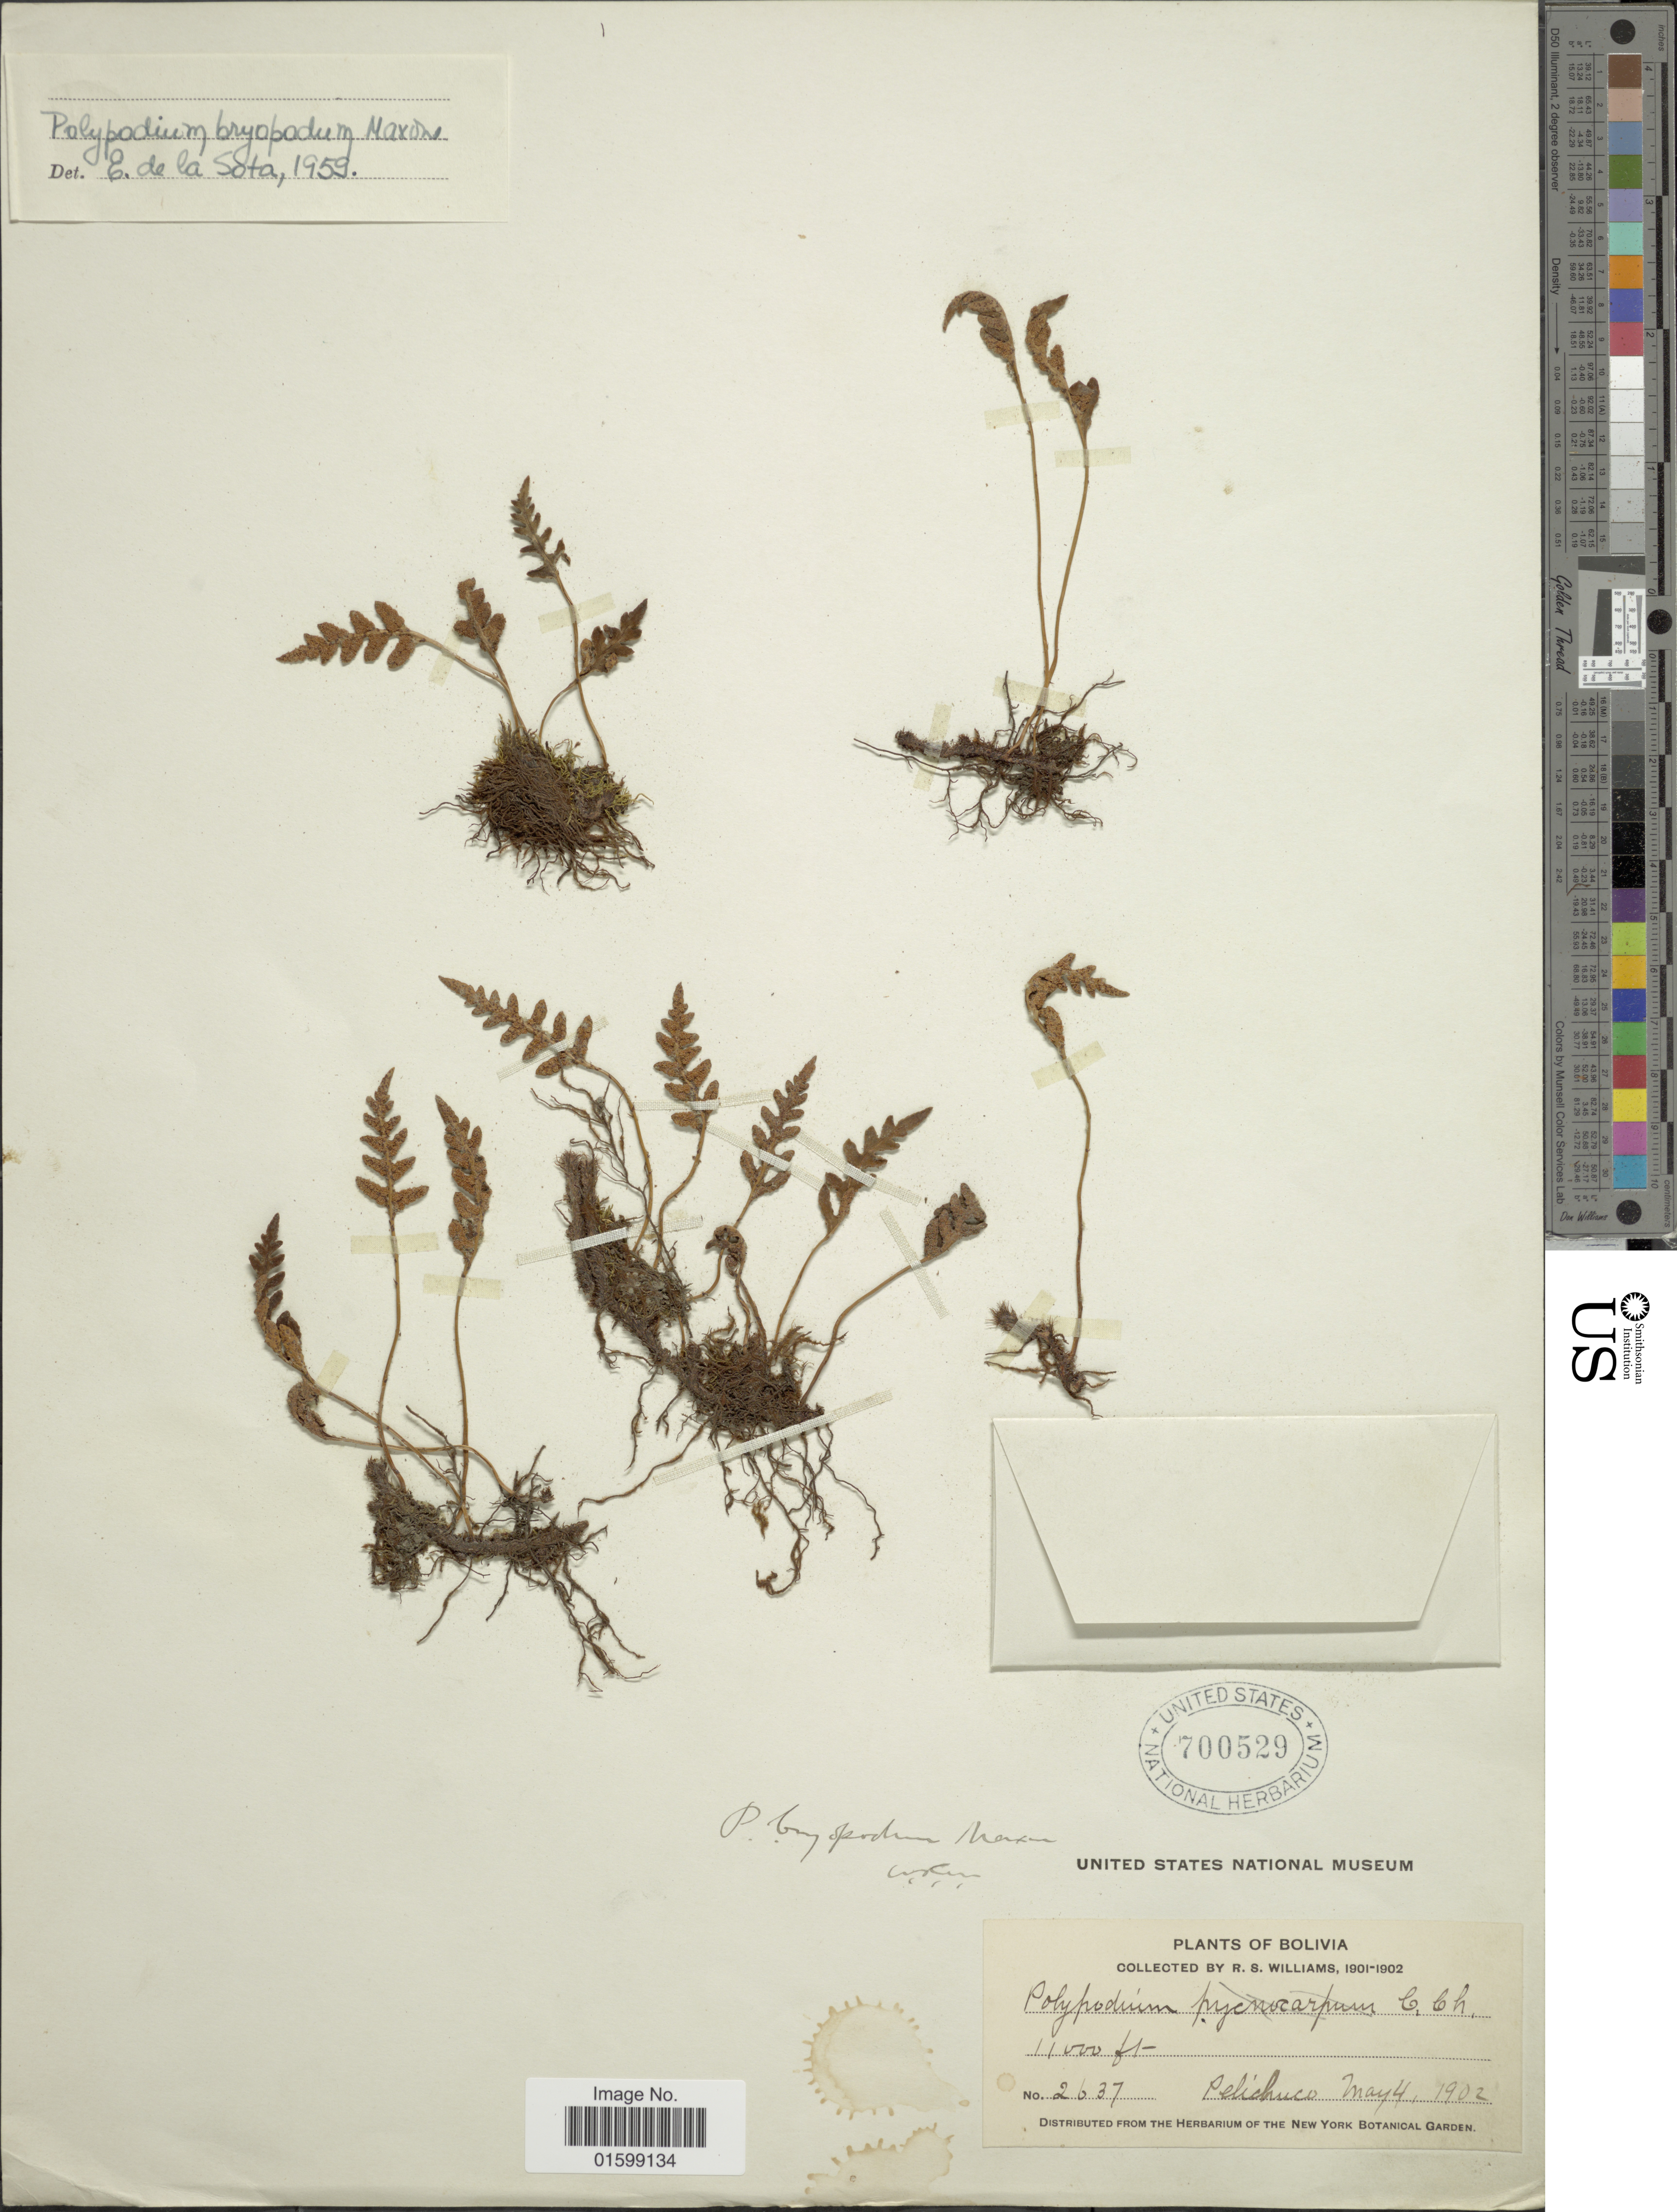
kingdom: Plantae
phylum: Tracheophyta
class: Polypodiopsida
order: Polypodiales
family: Polypodiaceae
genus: Pleopeltis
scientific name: Pleopeltis bryopoda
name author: (Maxon) de la Sota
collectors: R. S. Williams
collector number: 2637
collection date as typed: May 4, '02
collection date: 1902-05-04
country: Bolivia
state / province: La Paz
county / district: Franz Tamayo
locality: Pelechuco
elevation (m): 3353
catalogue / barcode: US 700529